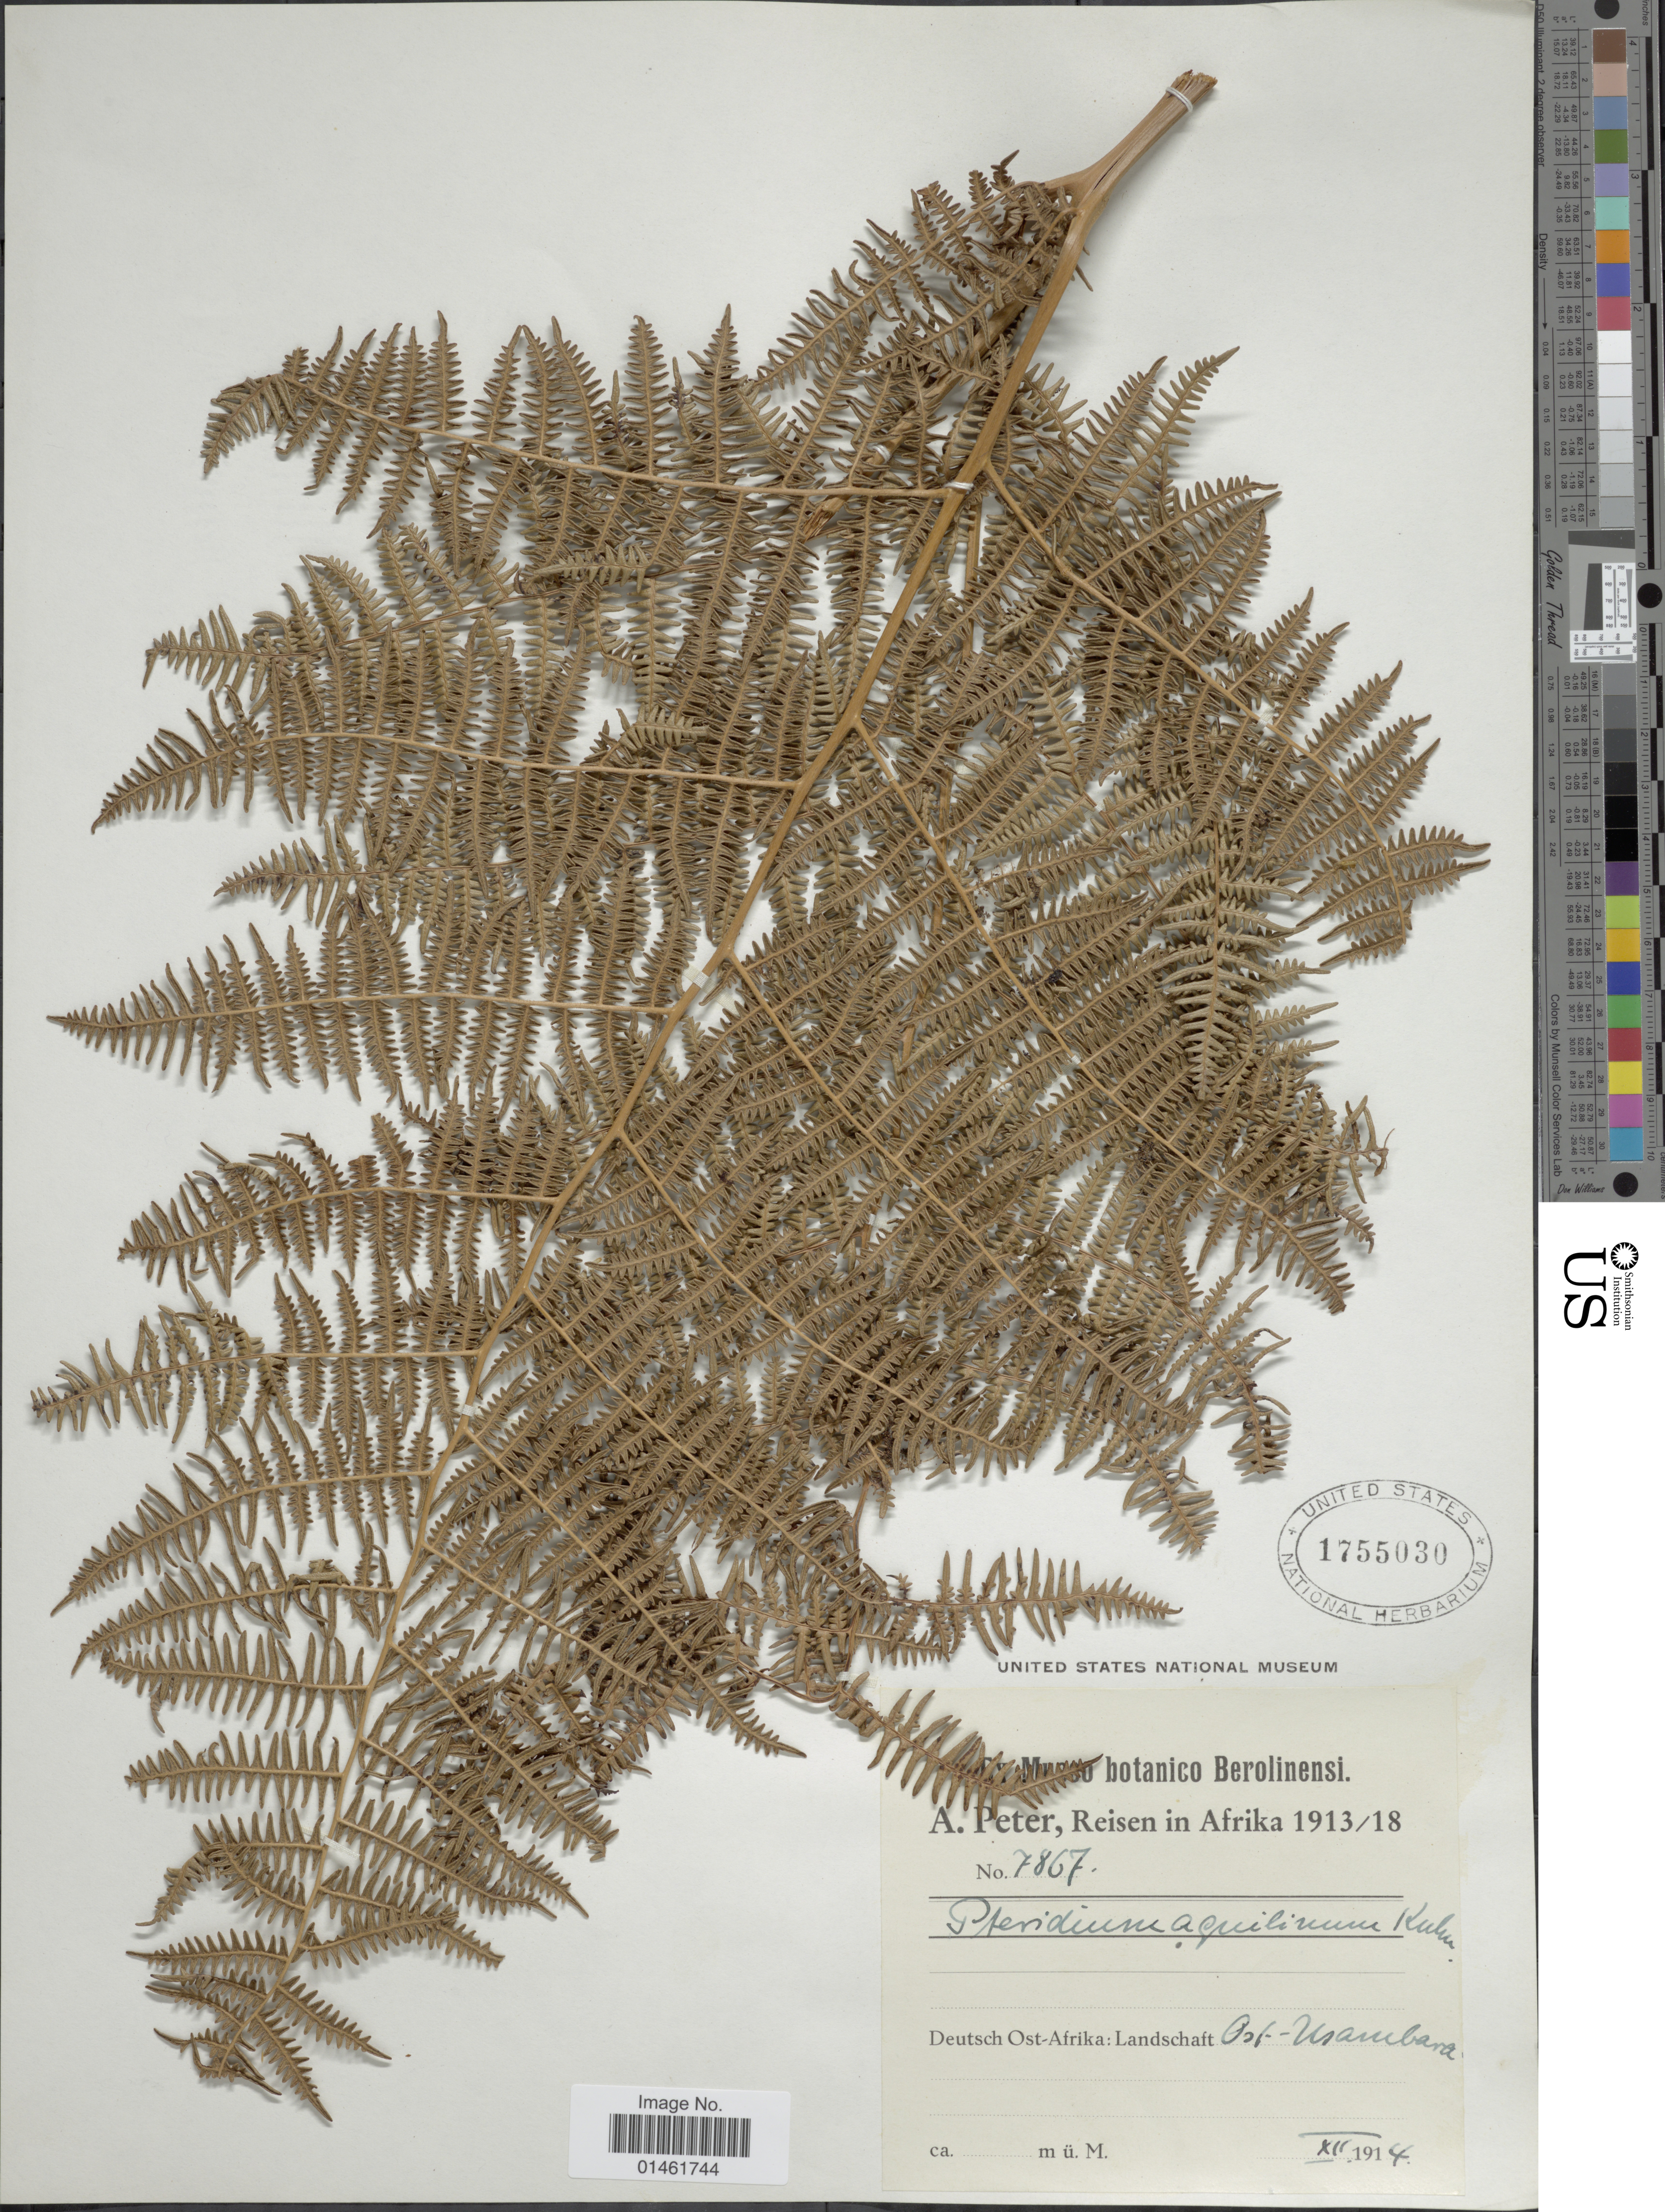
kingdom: Plantae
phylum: Tracheophyta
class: Polypodiopsida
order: Polypodiales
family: Dennstaedtiaceae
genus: Pteridium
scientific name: Pteridium aquilinum var. typicum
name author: R.M. Tryon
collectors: A. Peter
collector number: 7867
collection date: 1914-12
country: Tanzania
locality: Deutsch Ost-Afrika: Landschaft: Ost Usambara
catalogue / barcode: US 1755030